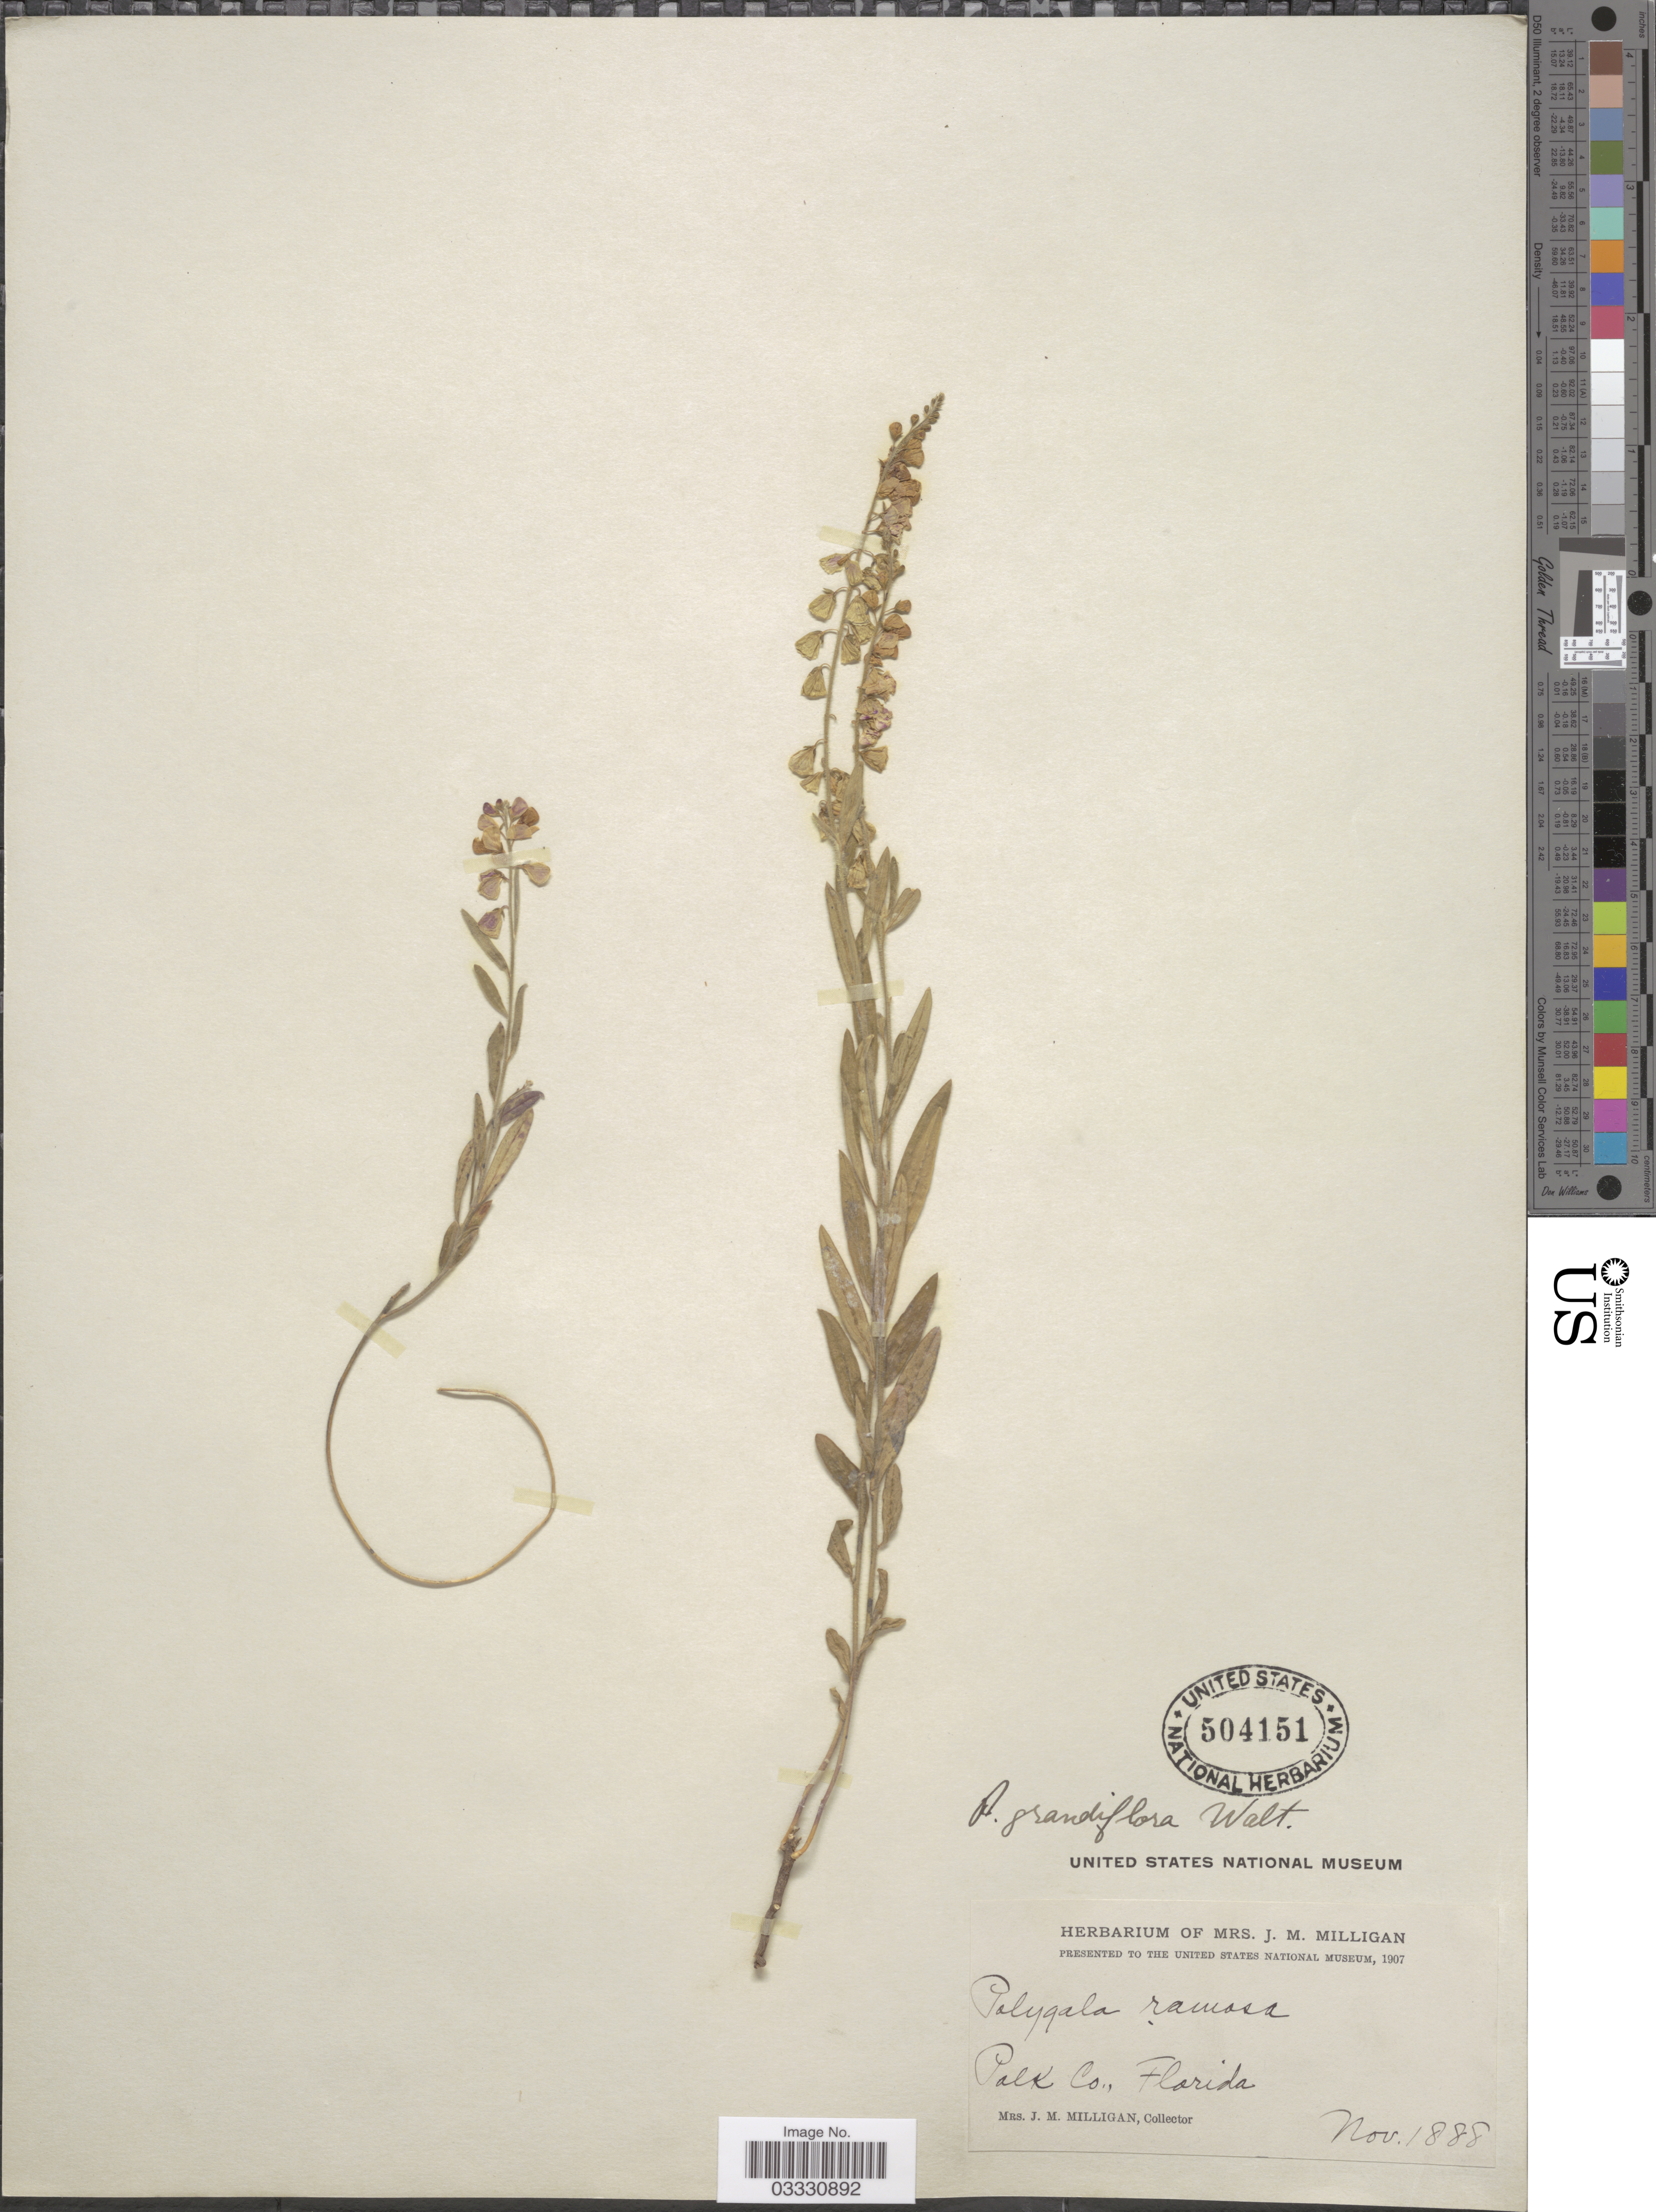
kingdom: Plantae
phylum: Tracheophyta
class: Magnoliopsida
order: Fabales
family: Polygalaceae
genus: Asemeia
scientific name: Asemeia grandiflora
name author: (Walter) Small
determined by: Strong, Mark T., (BOT), Smithsonian Institution - National Museum of Natural History (UNITED STATES)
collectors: J. Milligan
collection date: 1888-11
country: United States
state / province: Florida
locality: Polk Co.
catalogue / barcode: US 504151